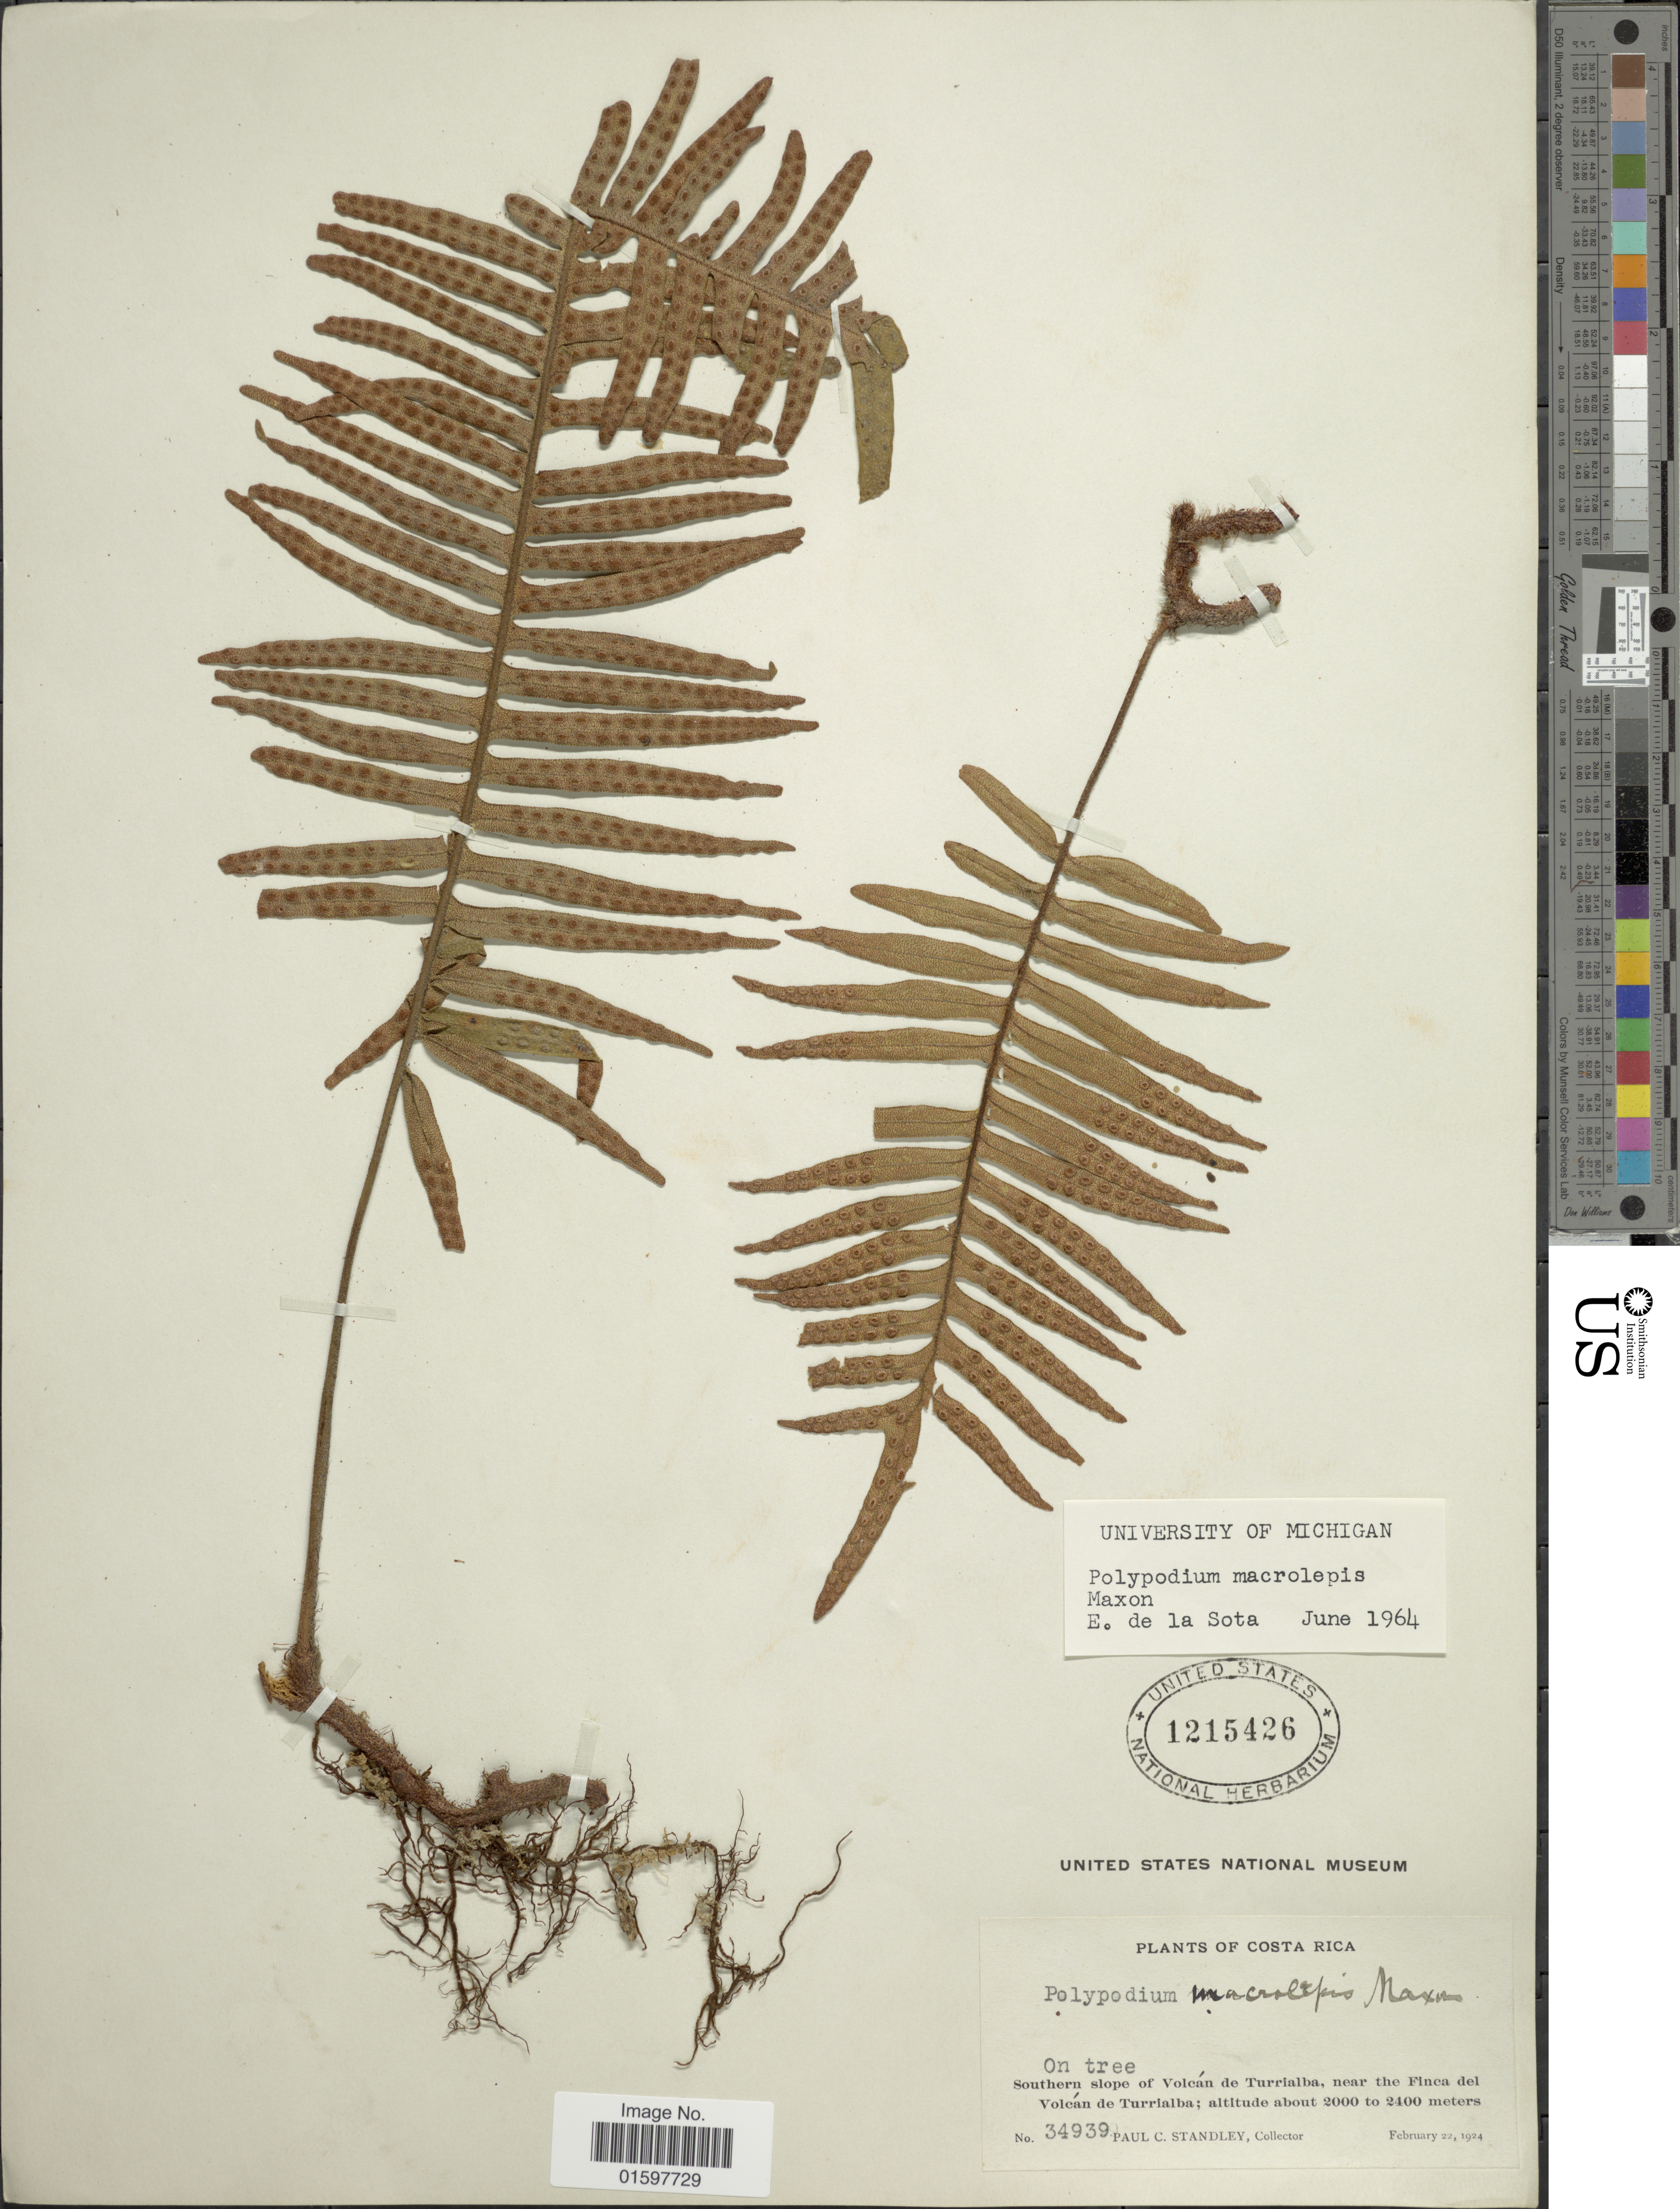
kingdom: Plantae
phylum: Tracheophyta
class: Polypodiopsida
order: Polypodiales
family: Polypodiaceae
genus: Pleopeltis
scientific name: Pleopeltis macrolepis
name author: (Maxon) A.R. Sm. & Tejero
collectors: P. C. Standley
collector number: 34939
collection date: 1924-02-22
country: Costa Rica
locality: Southern slope of Volcán de Turrialba, near the Finca del Volcán de Turrialba.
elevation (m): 2000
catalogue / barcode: US 1215426